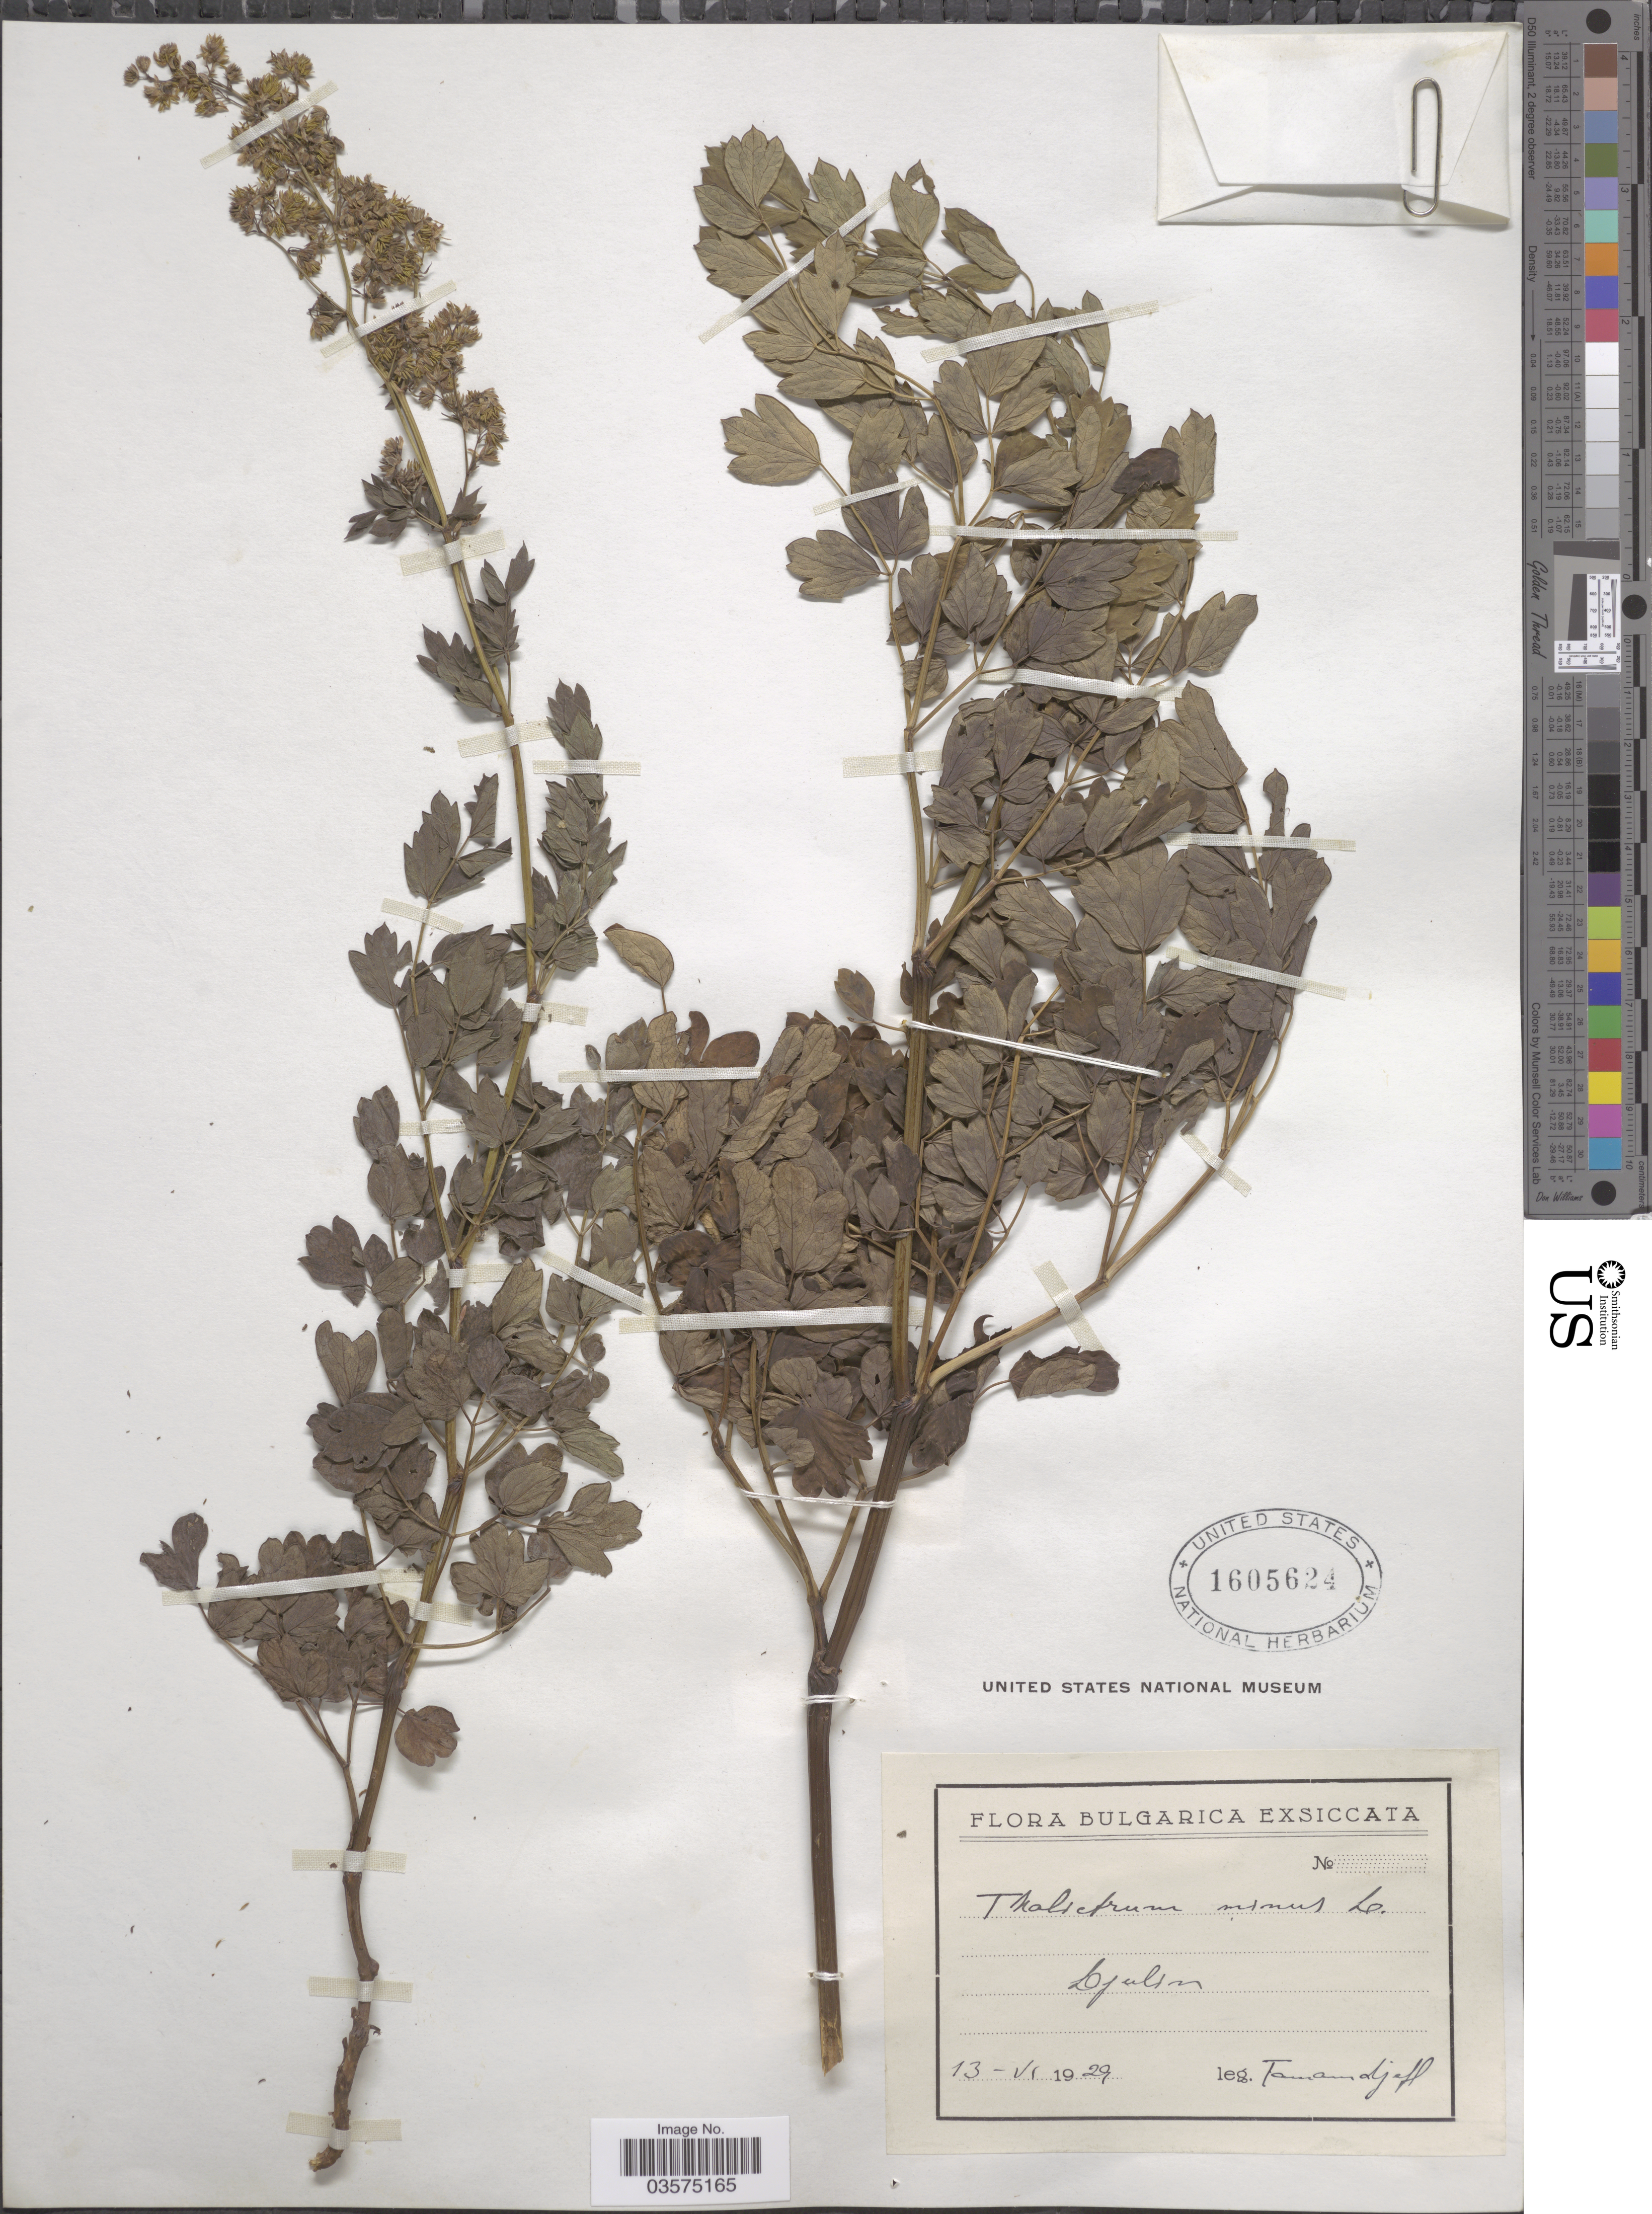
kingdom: Plantae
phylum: Tracheophyta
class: Magnoliopsida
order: Ranunculales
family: Ranunculaceae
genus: Thalictrum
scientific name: Thalictrum minus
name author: L.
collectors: -. Tamamdjeff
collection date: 1929-06-13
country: Bulgaria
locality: Djulin.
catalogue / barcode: US 1605624